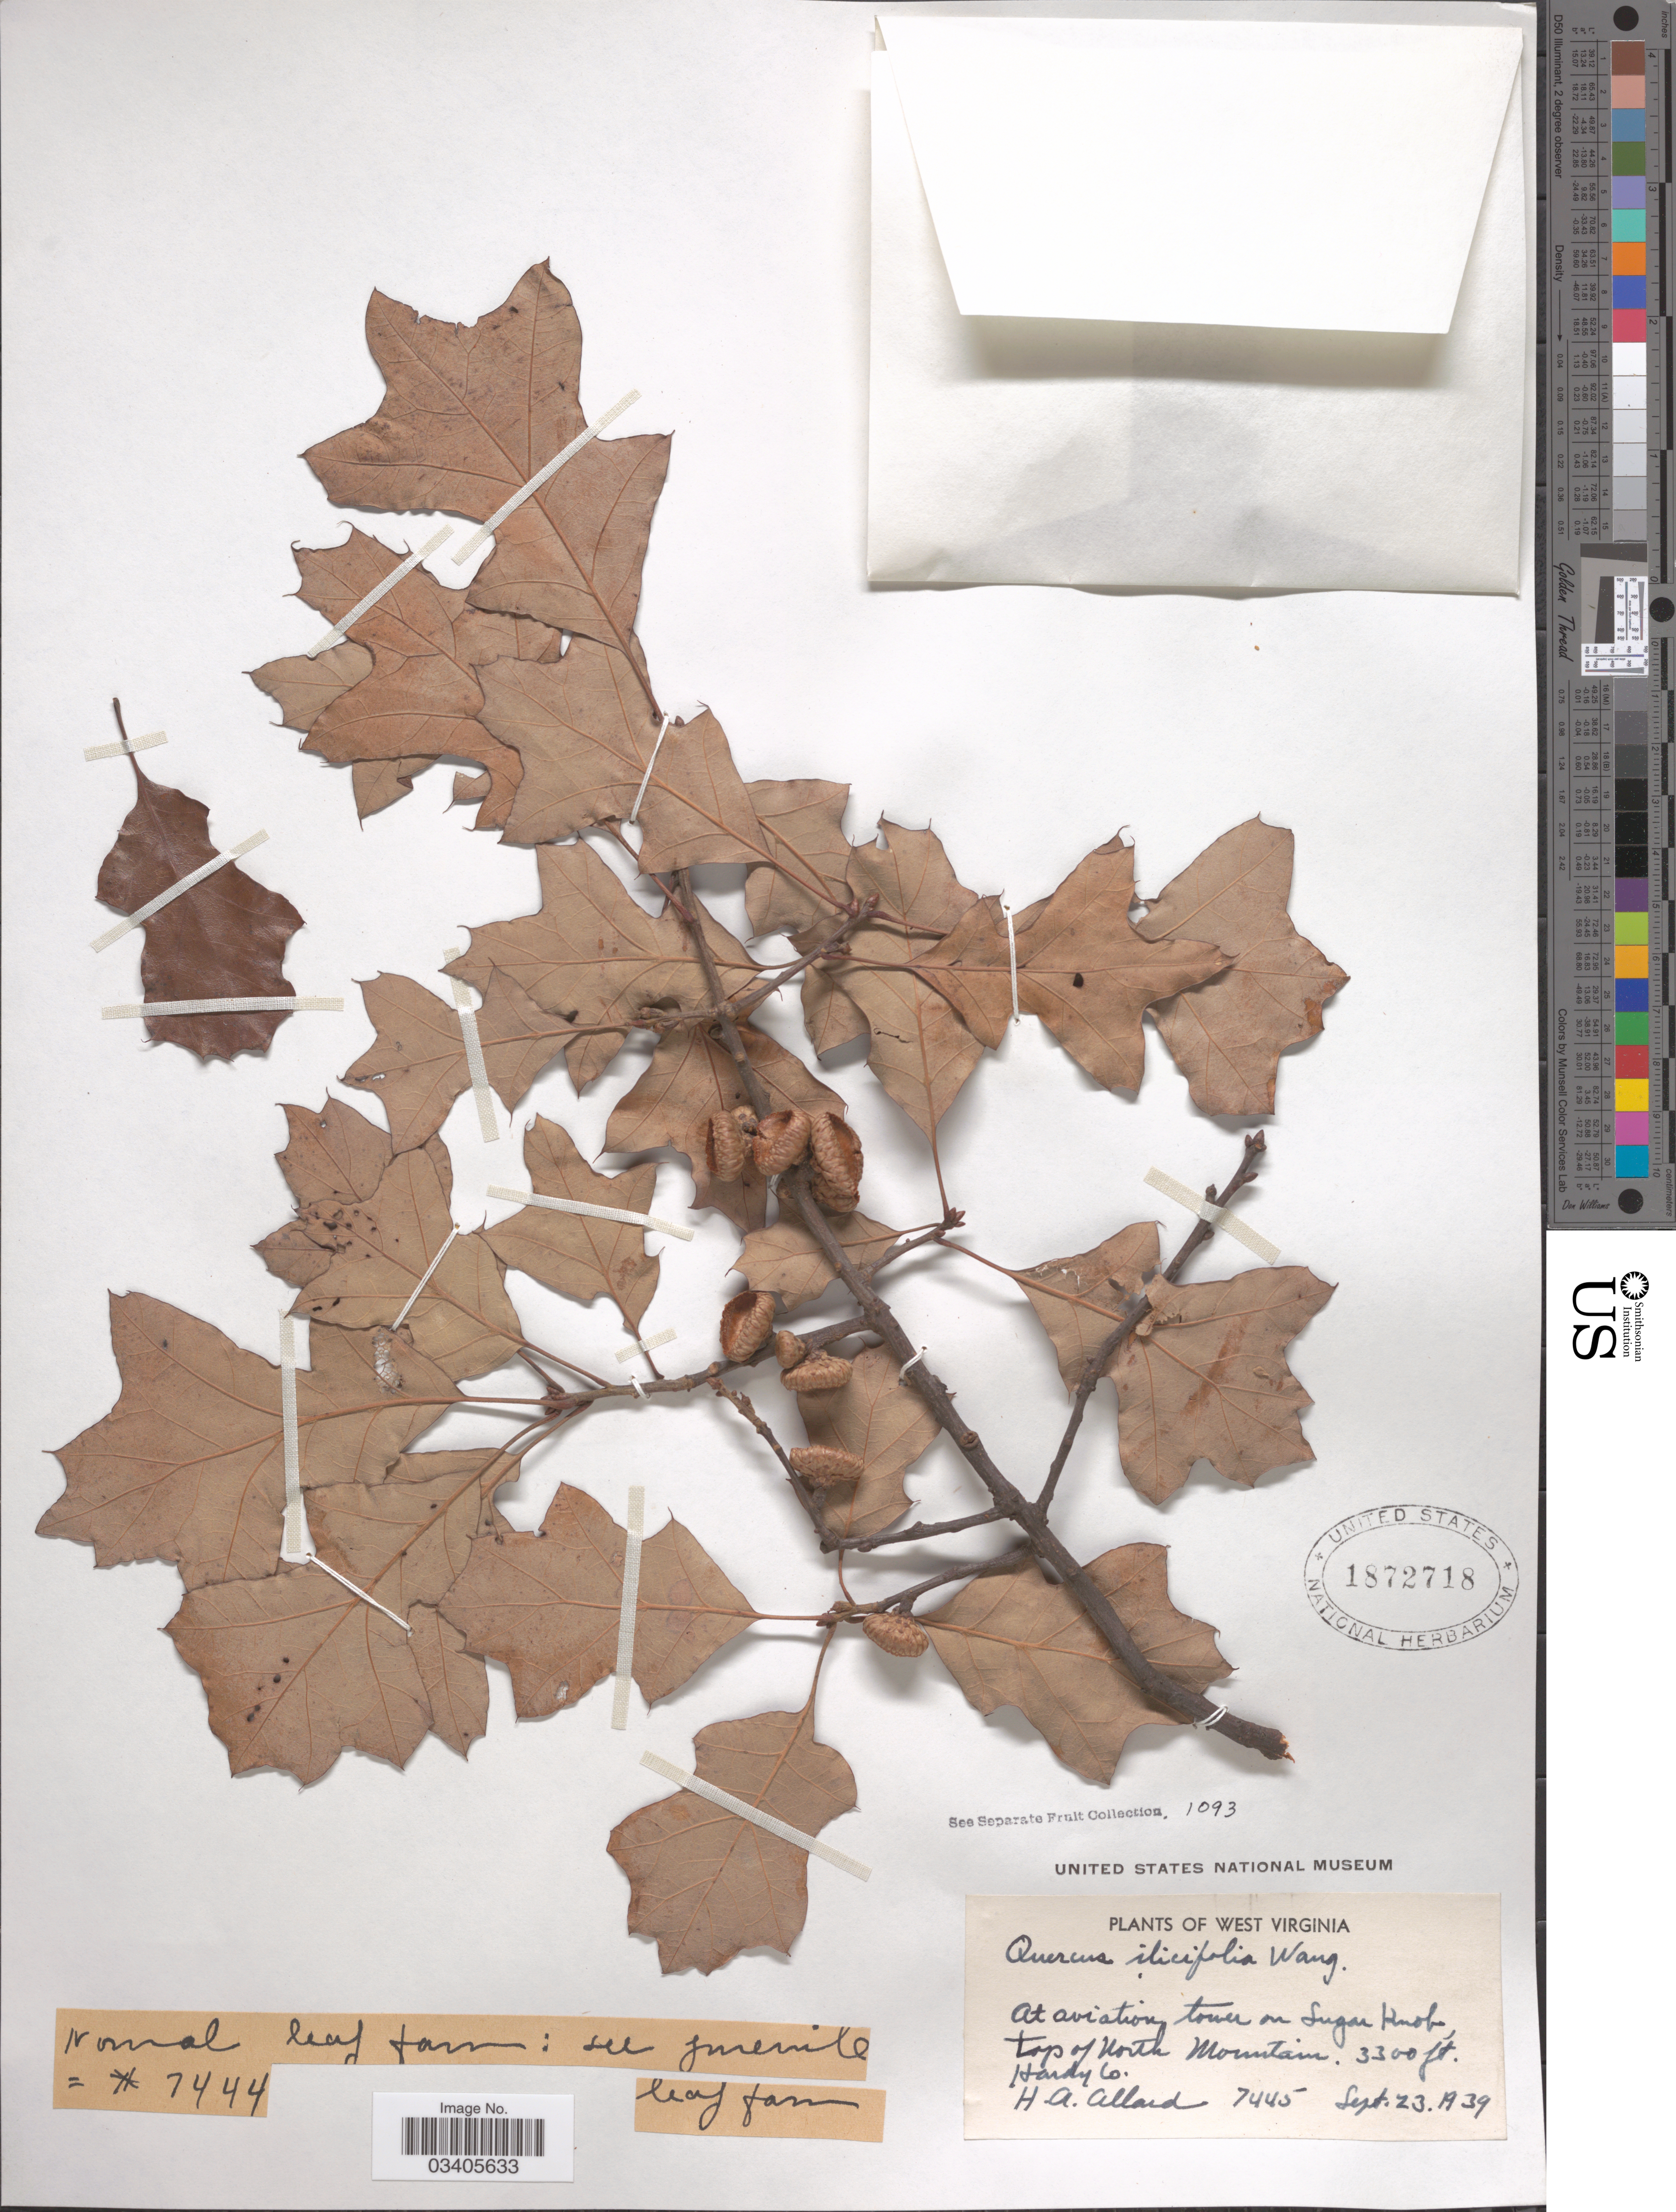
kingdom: Plantae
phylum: Tracheophyta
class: Magnoliopsida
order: Fagales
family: Fagaceae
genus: Quercus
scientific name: Quercus ilicifolia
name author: Wangenh.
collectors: H. A. Allard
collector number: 7445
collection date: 1939-09-23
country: United States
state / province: West Virginia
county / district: Hardy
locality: At aviation tower on Sugar Knob, Top of North Mountain. Hardy Co.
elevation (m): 1006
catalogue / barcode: US 1872718